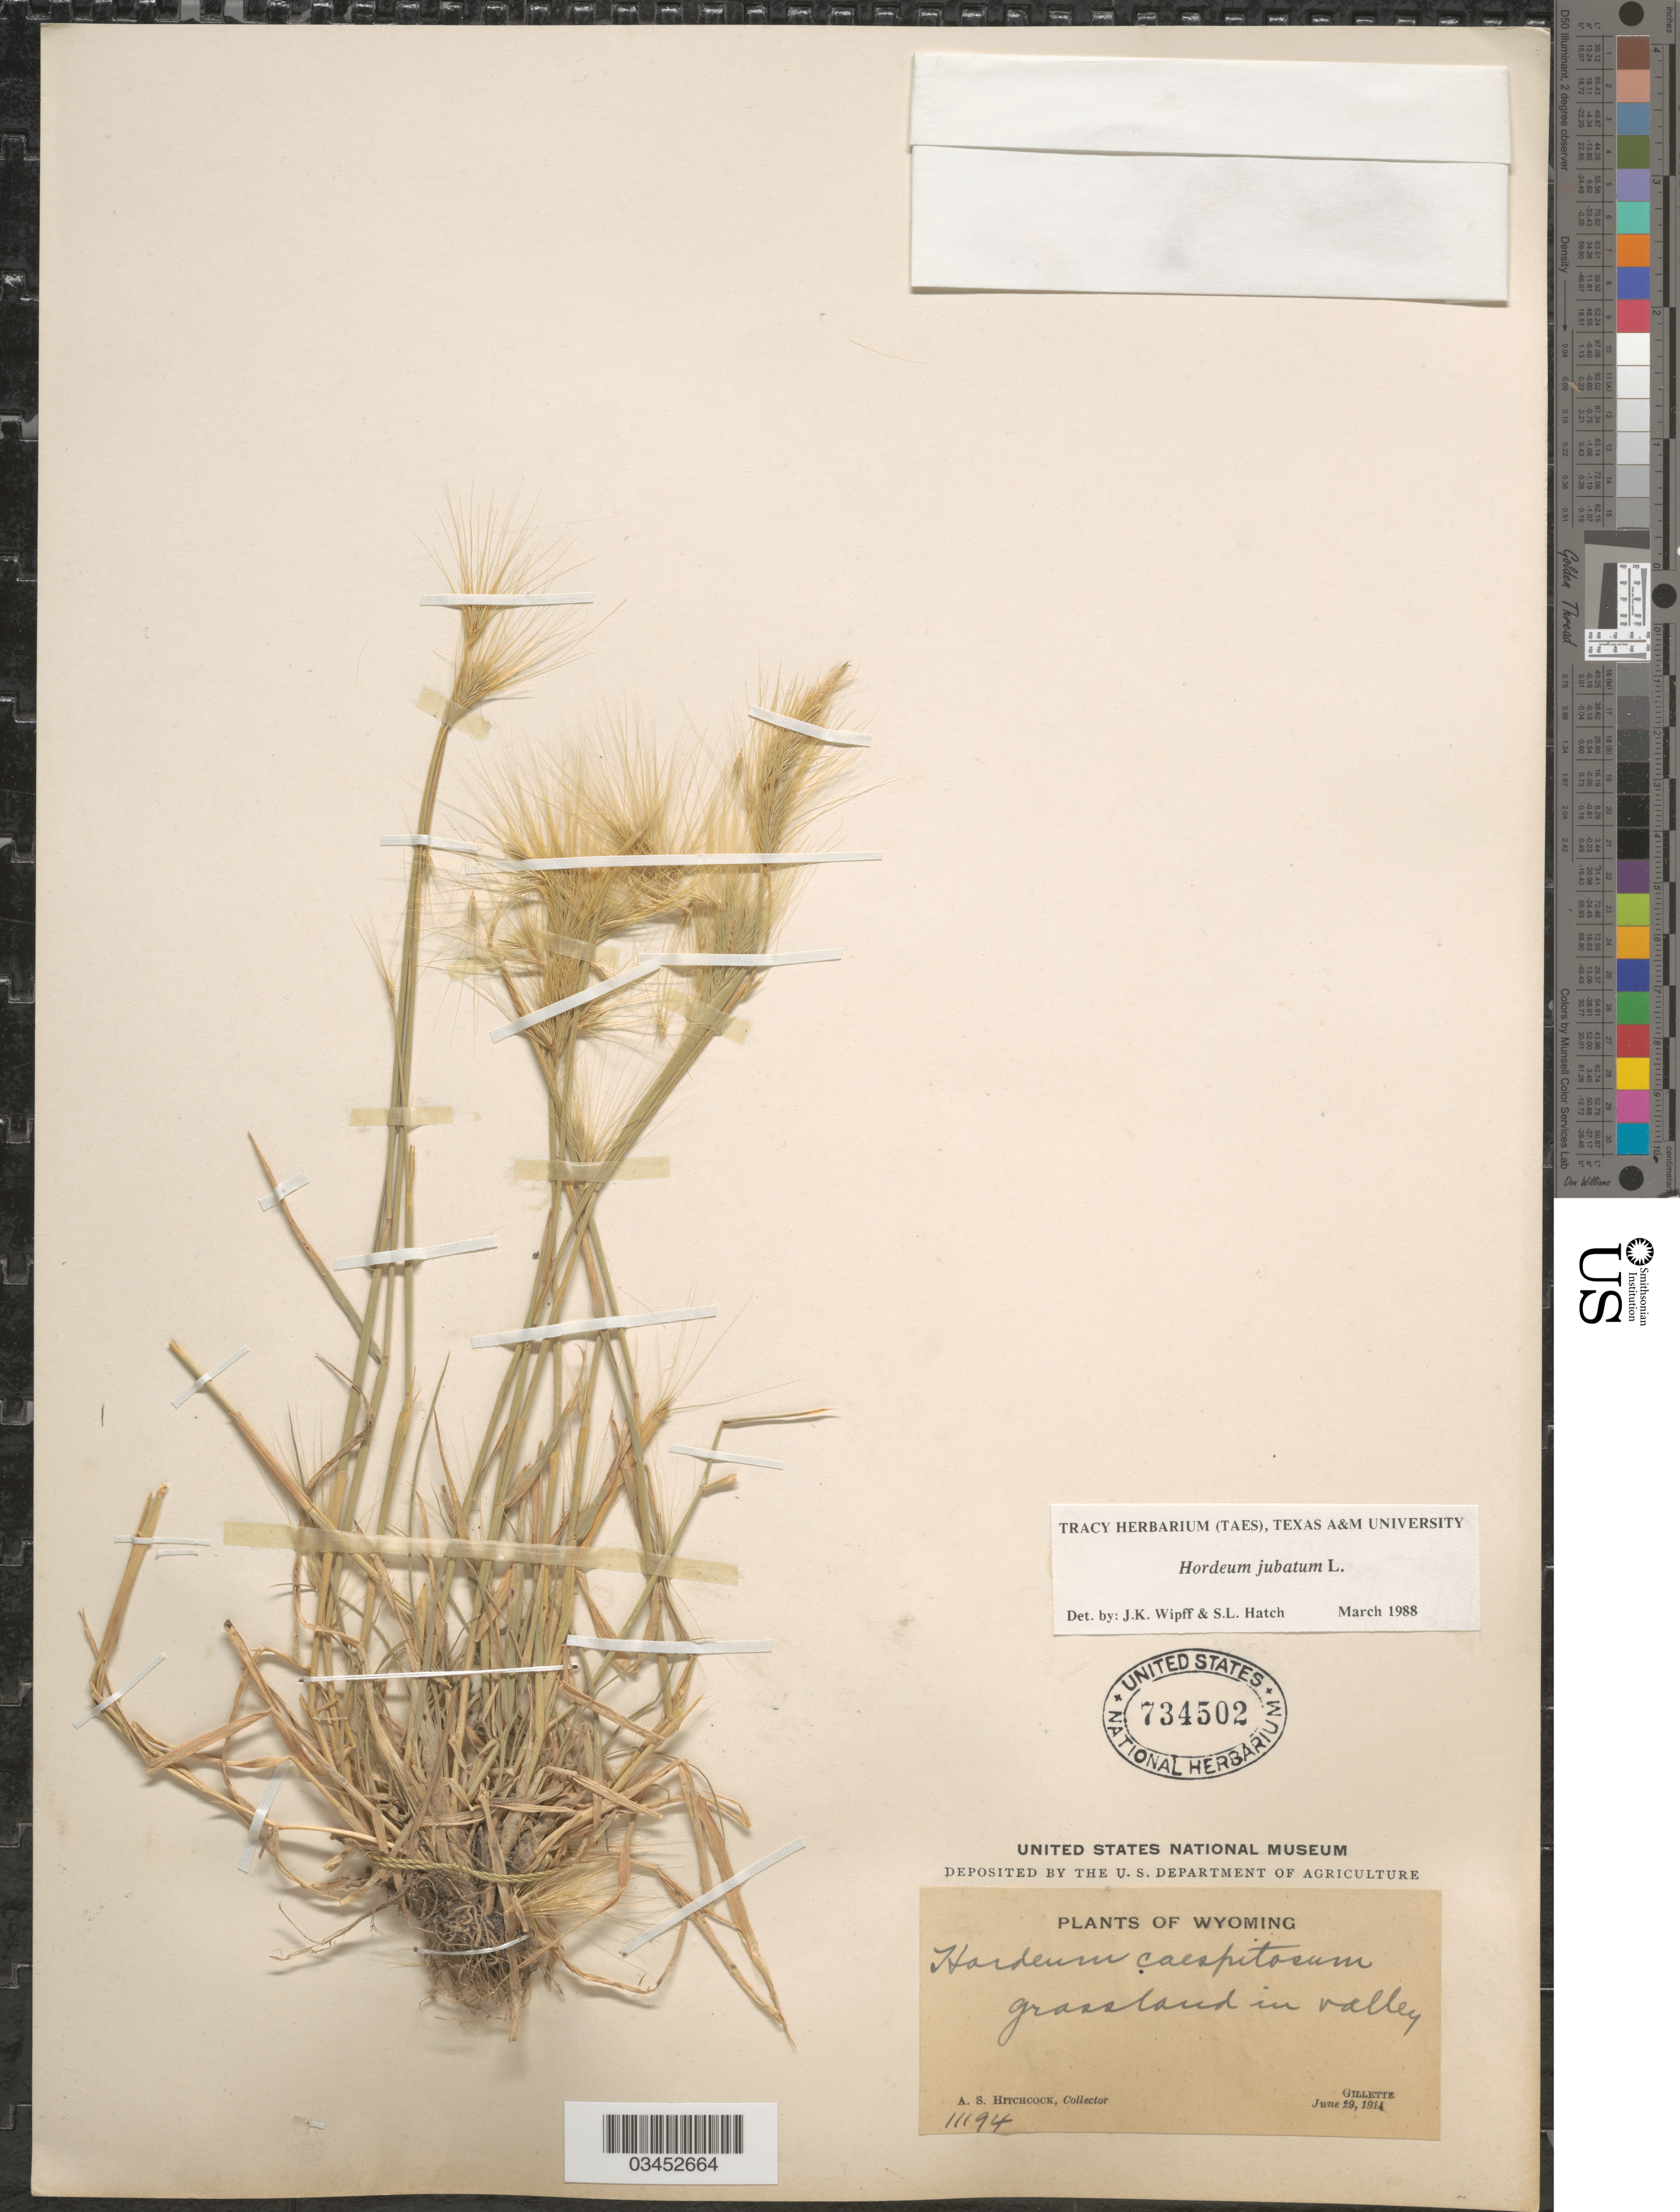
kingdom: Plantae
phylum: Tracheophyta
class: Liliopsida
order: Poales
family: Poaceae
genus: Hordeum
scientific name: Hordeum jubatum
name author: L.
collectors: A. S. Hitchcock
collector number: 11194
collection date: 1914-06-29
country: United States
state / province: Wyoming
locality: Grassland in valley. Gillette.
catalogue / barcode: US 734502